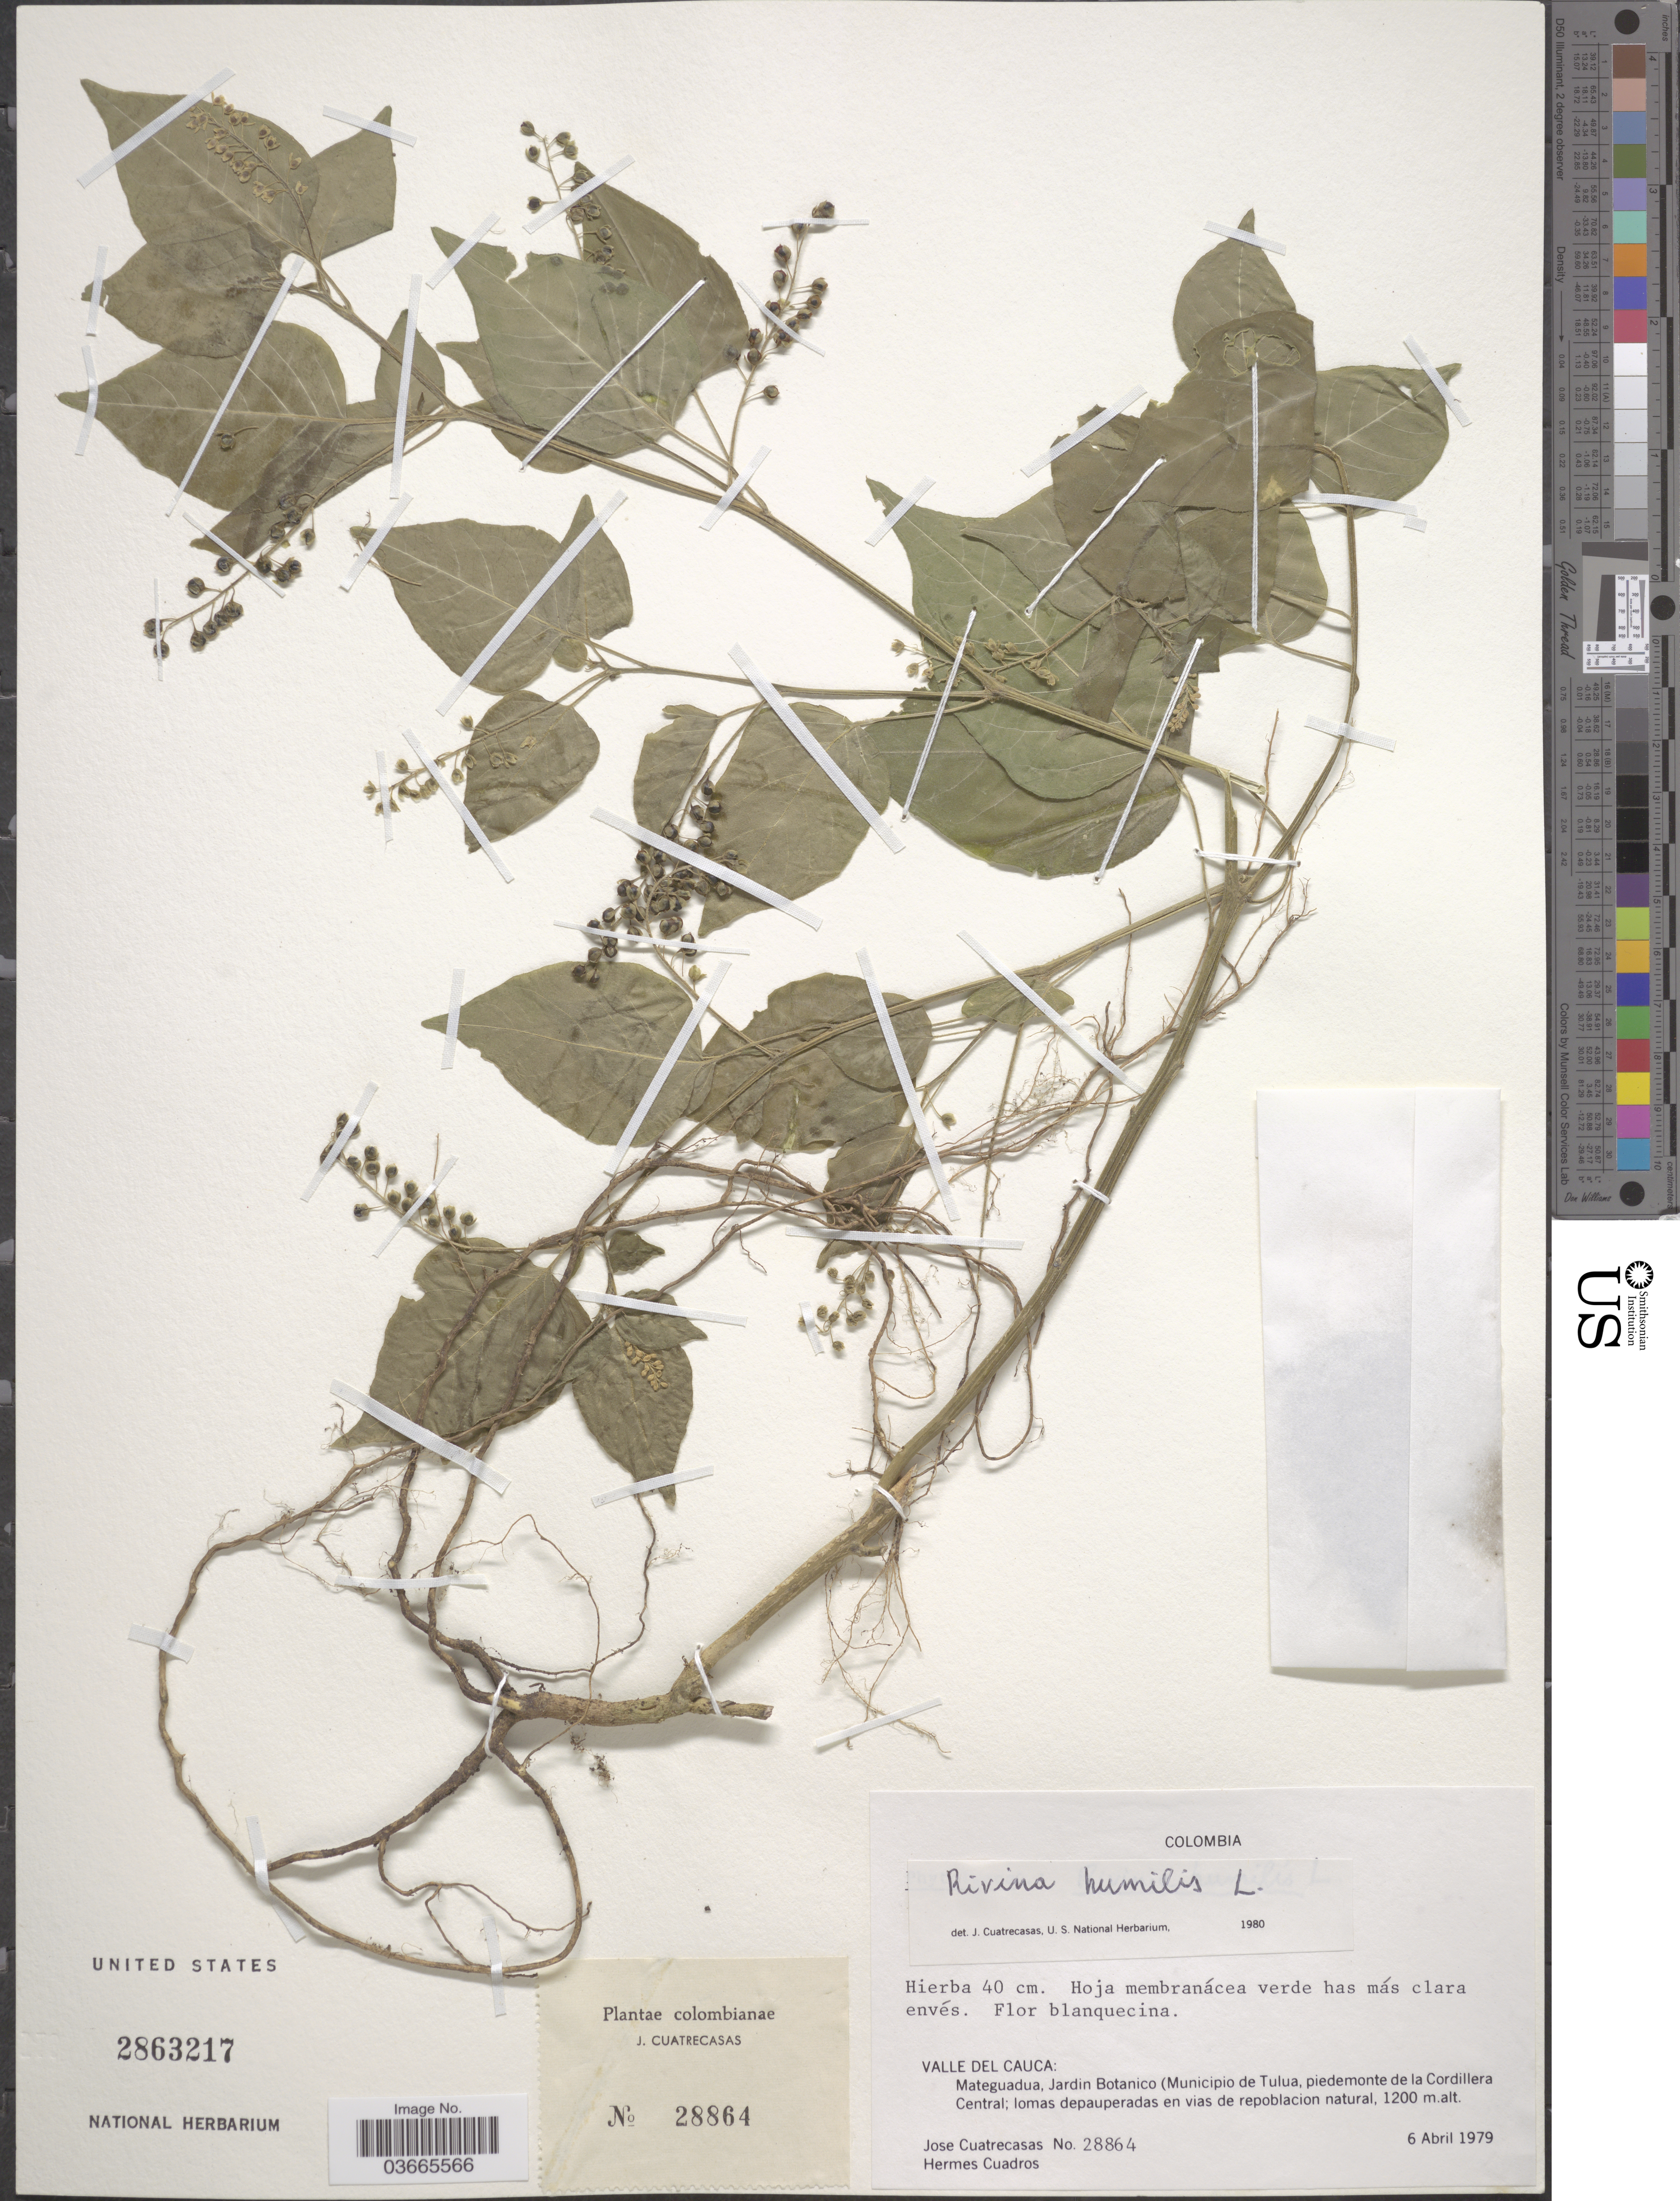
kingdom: Plantae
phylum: Tracheophyta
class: Magnoliopsida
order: Caryophyllales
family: Phytolaccaceae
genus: Rivina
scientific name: Rivina humilis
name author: L.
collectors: J. Cuatrecasas & H. Cuadros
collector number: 28864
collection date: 1979-04-06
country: Colombia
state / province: Valle del Cauca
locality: Mateguadua, Jardin Botanico (Municipio de Tulua, piedemonte de la Cordillera Central.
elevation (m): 1200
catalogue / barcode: US 2863217